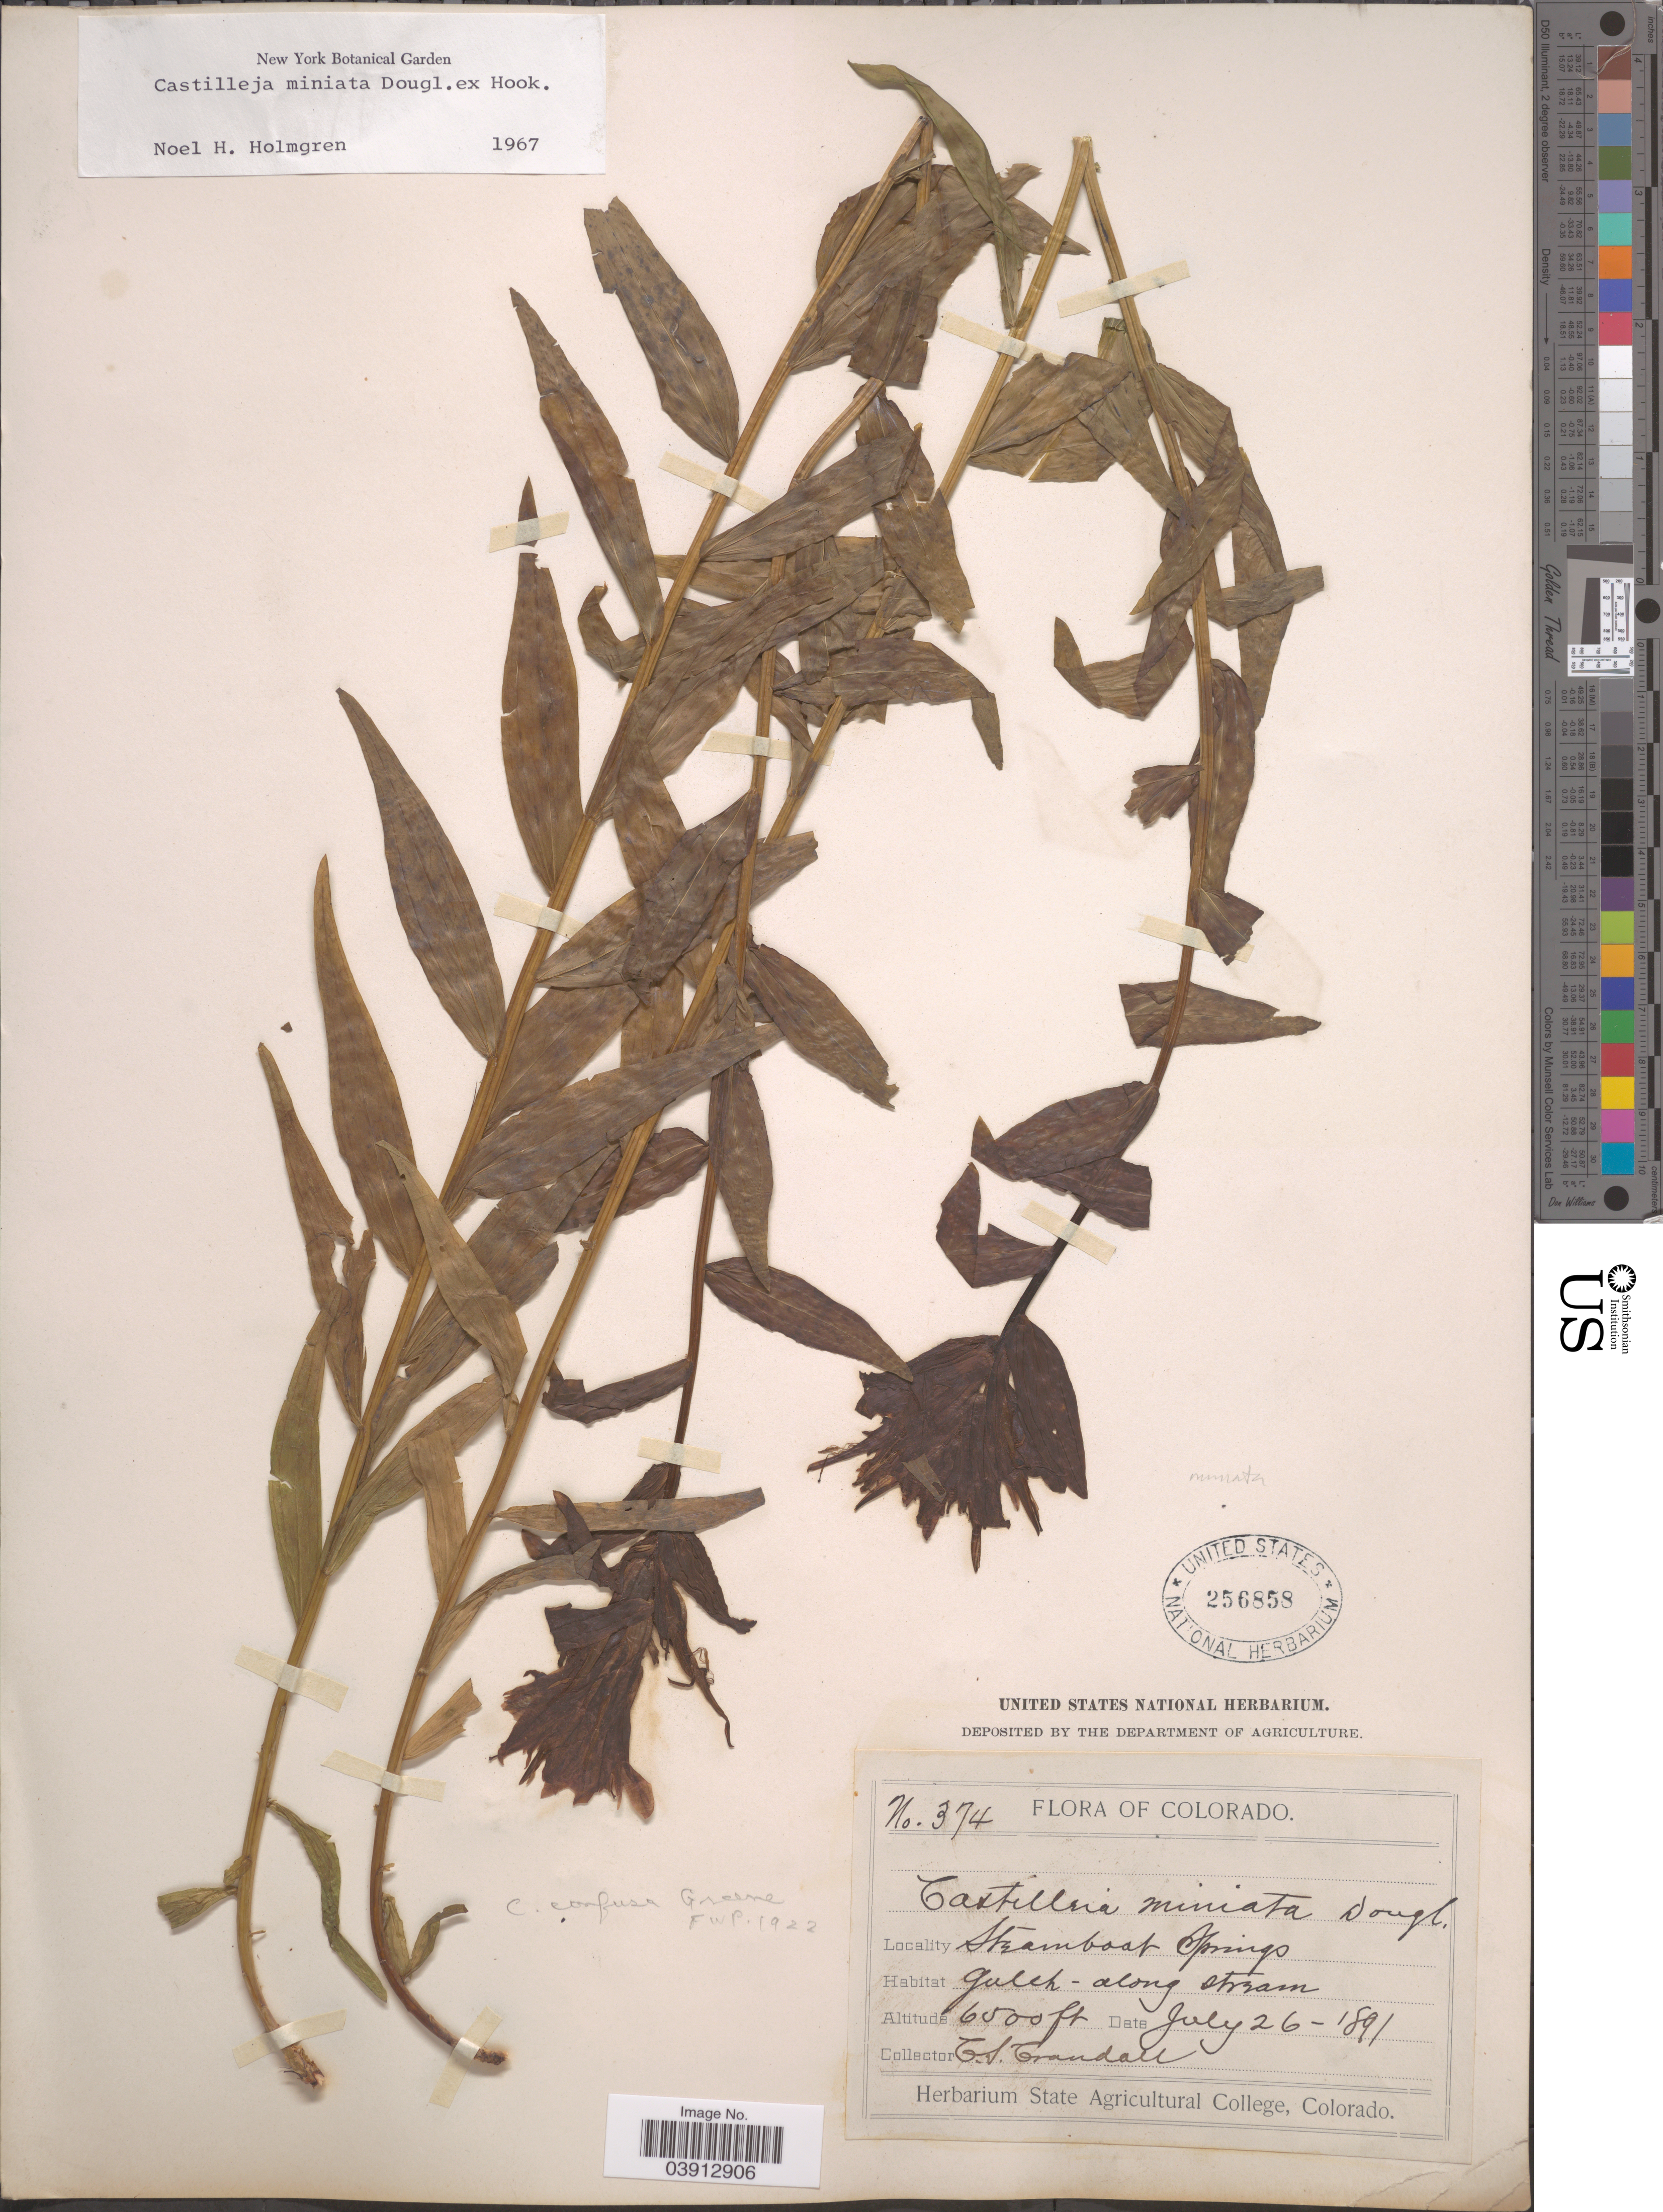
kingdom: Plantae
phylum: Tracheophyta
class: Magnoliopsida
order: Lamiales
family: Orobanchaceae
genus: Castilleja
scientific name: Castilleja miniata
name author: Douglas ex Hook.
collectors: C. Crandall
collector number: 374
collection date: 1891-07-26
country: United States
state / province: Colorado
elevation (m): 1981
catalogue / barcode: US 256858